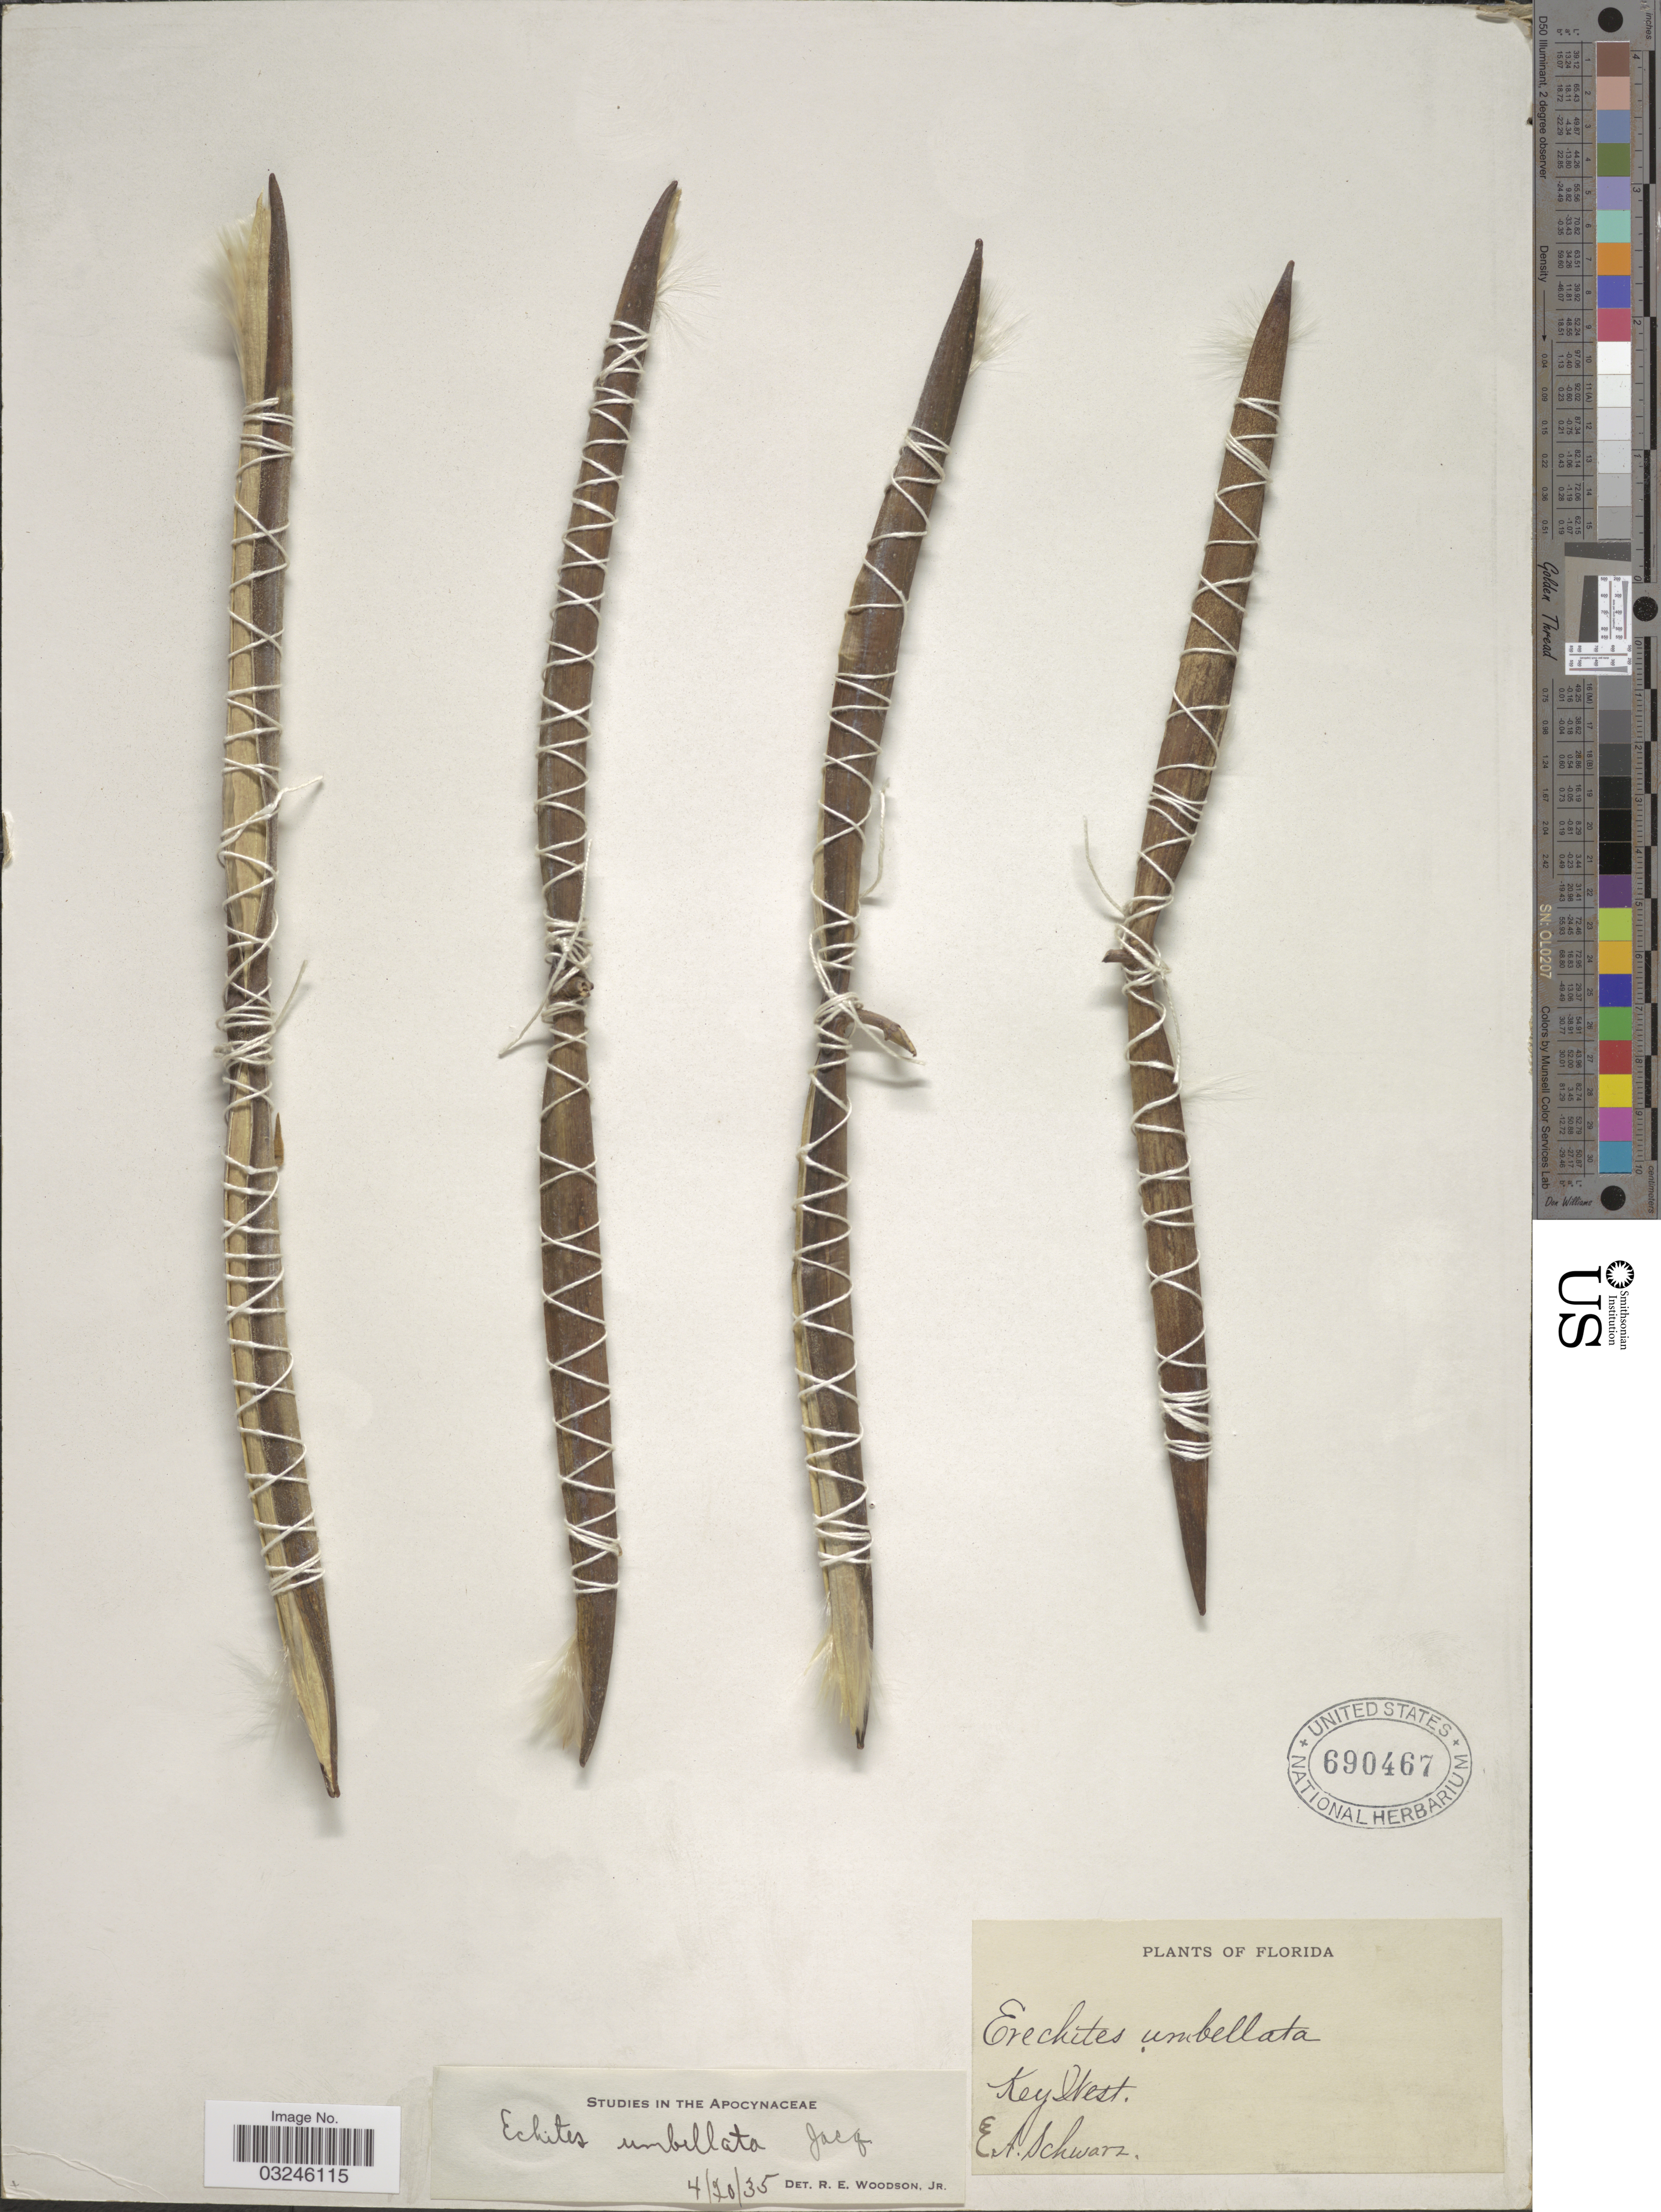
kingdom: Plantae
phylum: Tracheophyta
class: Magnoliopsida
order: Gentianales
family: Apocynaceae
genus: Echites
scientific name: Echites umbellatus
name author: Jacq.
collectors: E. Schwarz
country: United States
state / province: Florida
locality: Key West.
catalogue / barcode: US 690467